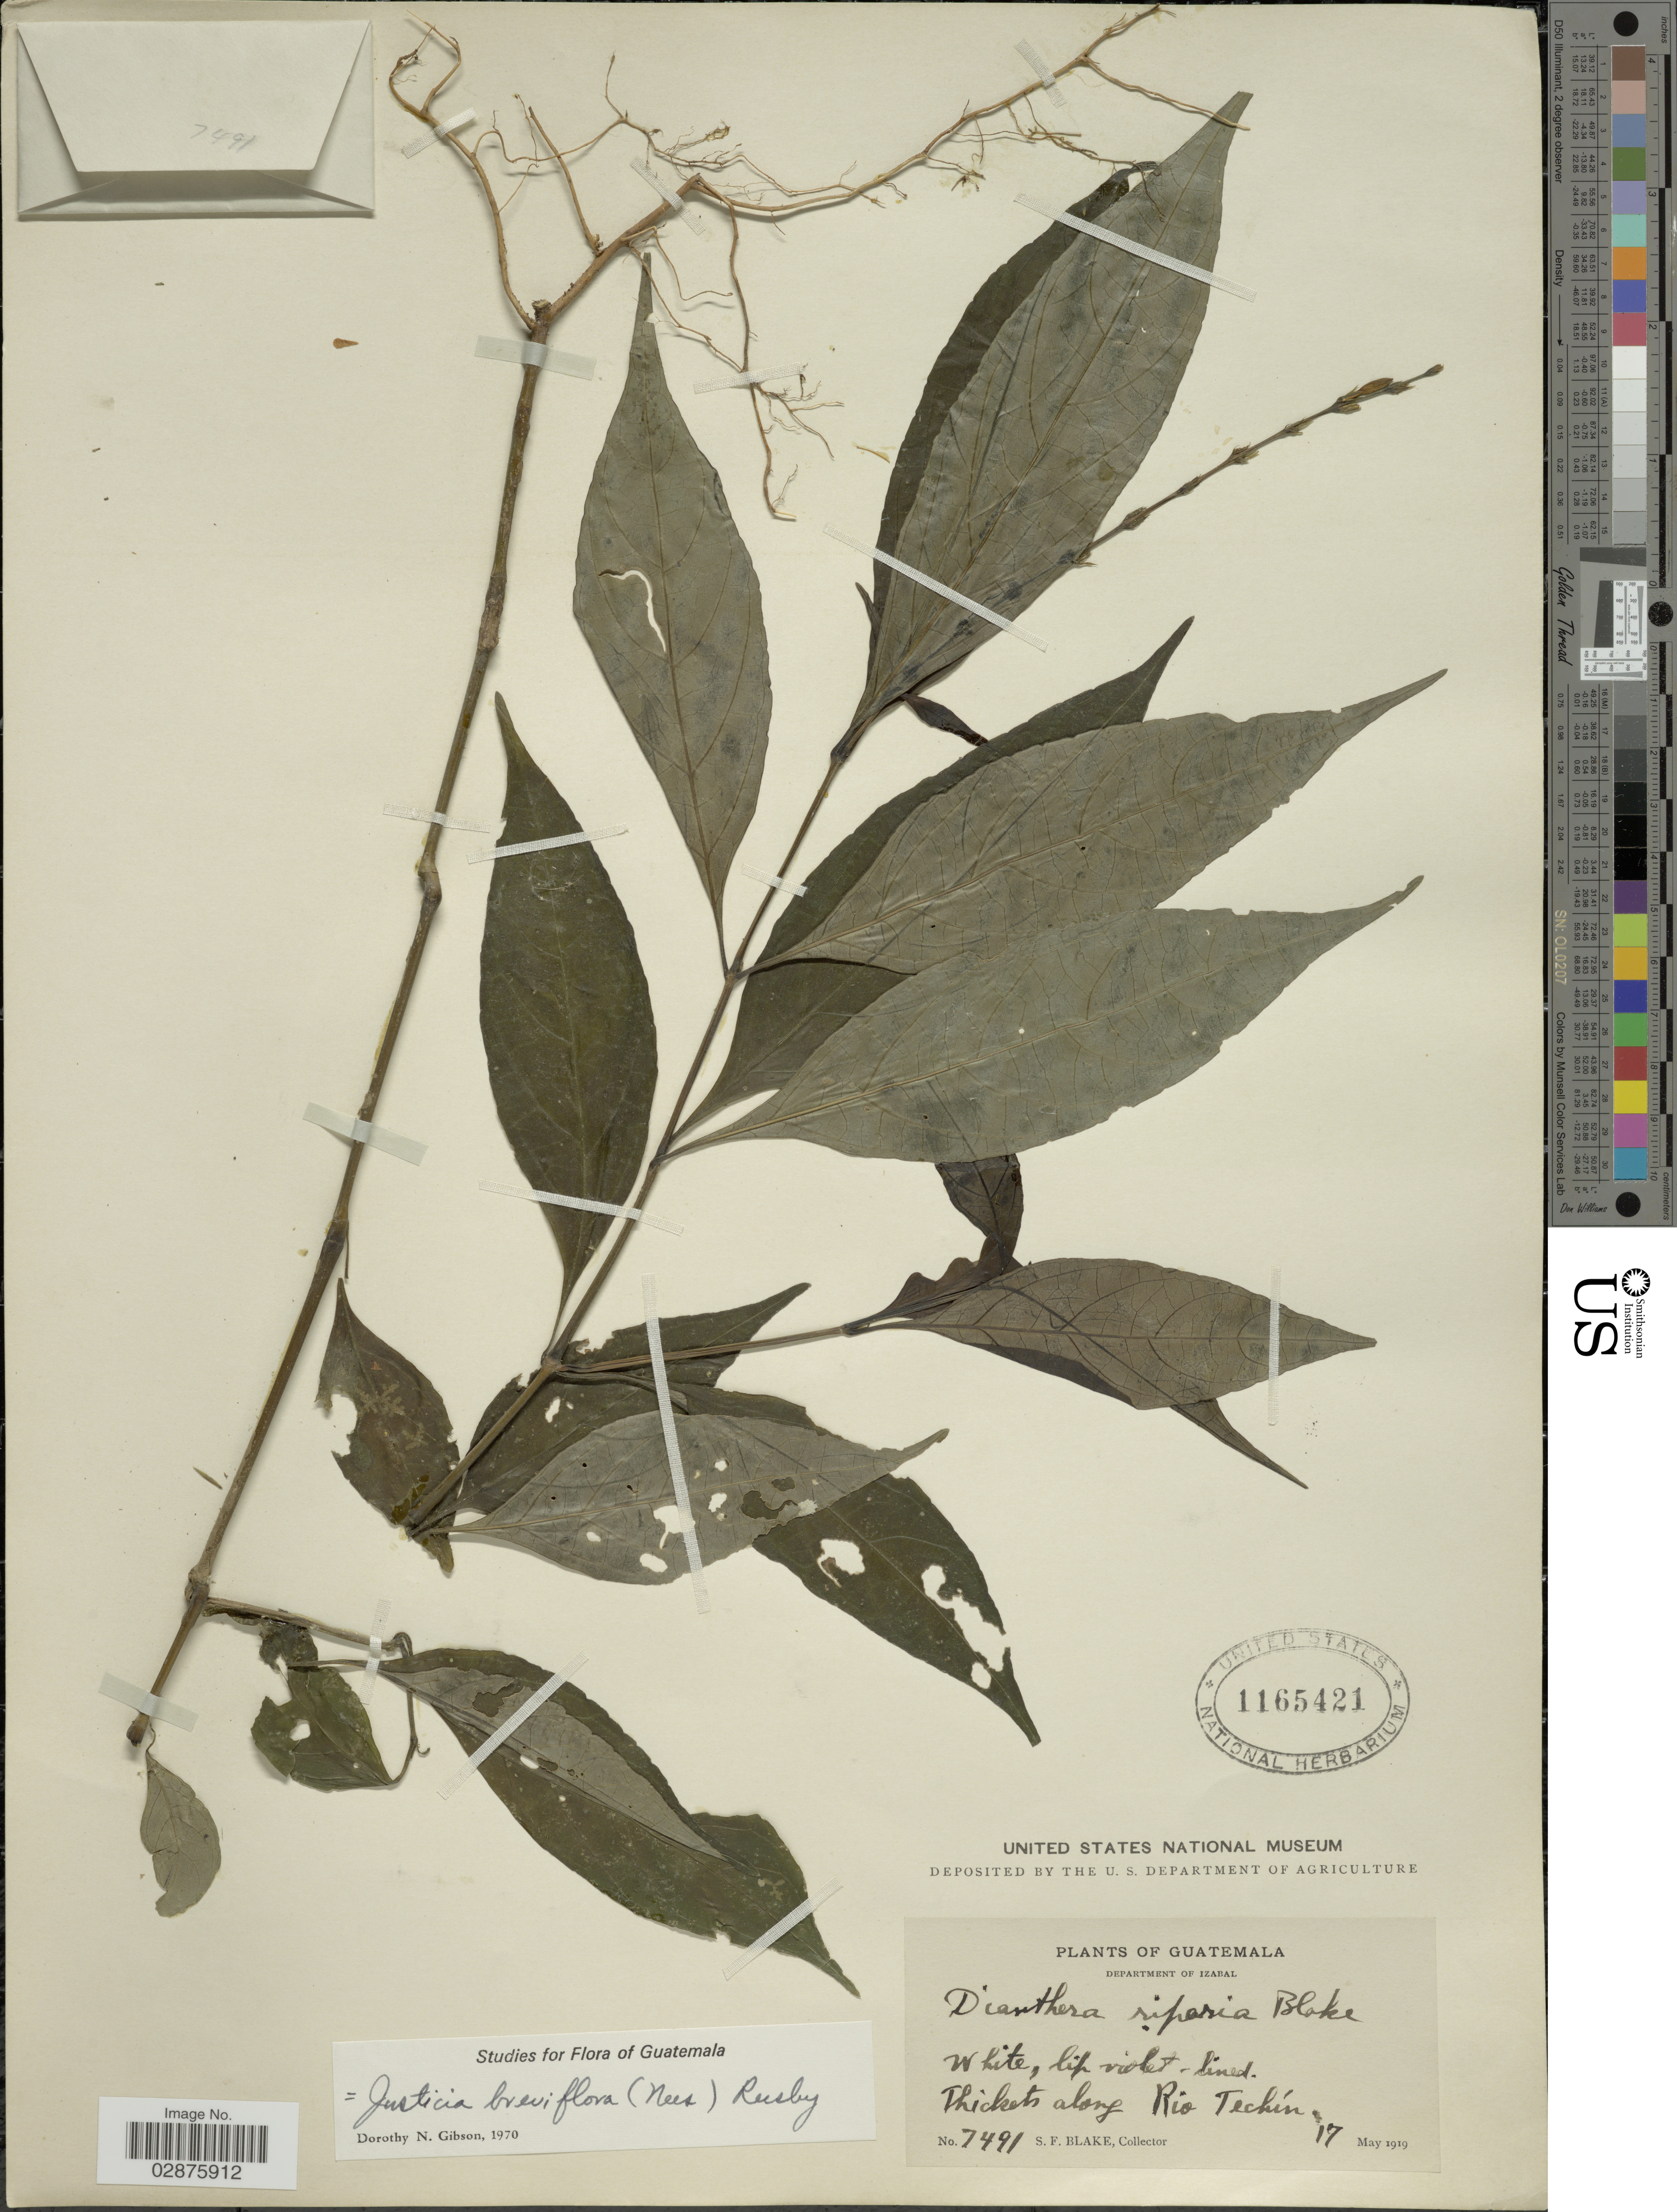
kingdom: Plantae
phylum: Tracheophyta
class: Magnoliopsida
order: Lamiales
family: Acanthaceae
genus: Justicia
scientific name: Justicia breviflora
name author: (Nees) Rusby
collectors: S. Blake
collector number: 7491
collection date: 1919-05-17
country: Guatemala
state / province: Izabal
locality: Department of Izabal, Thickets along Rio Techín.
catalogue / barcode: US 1165421